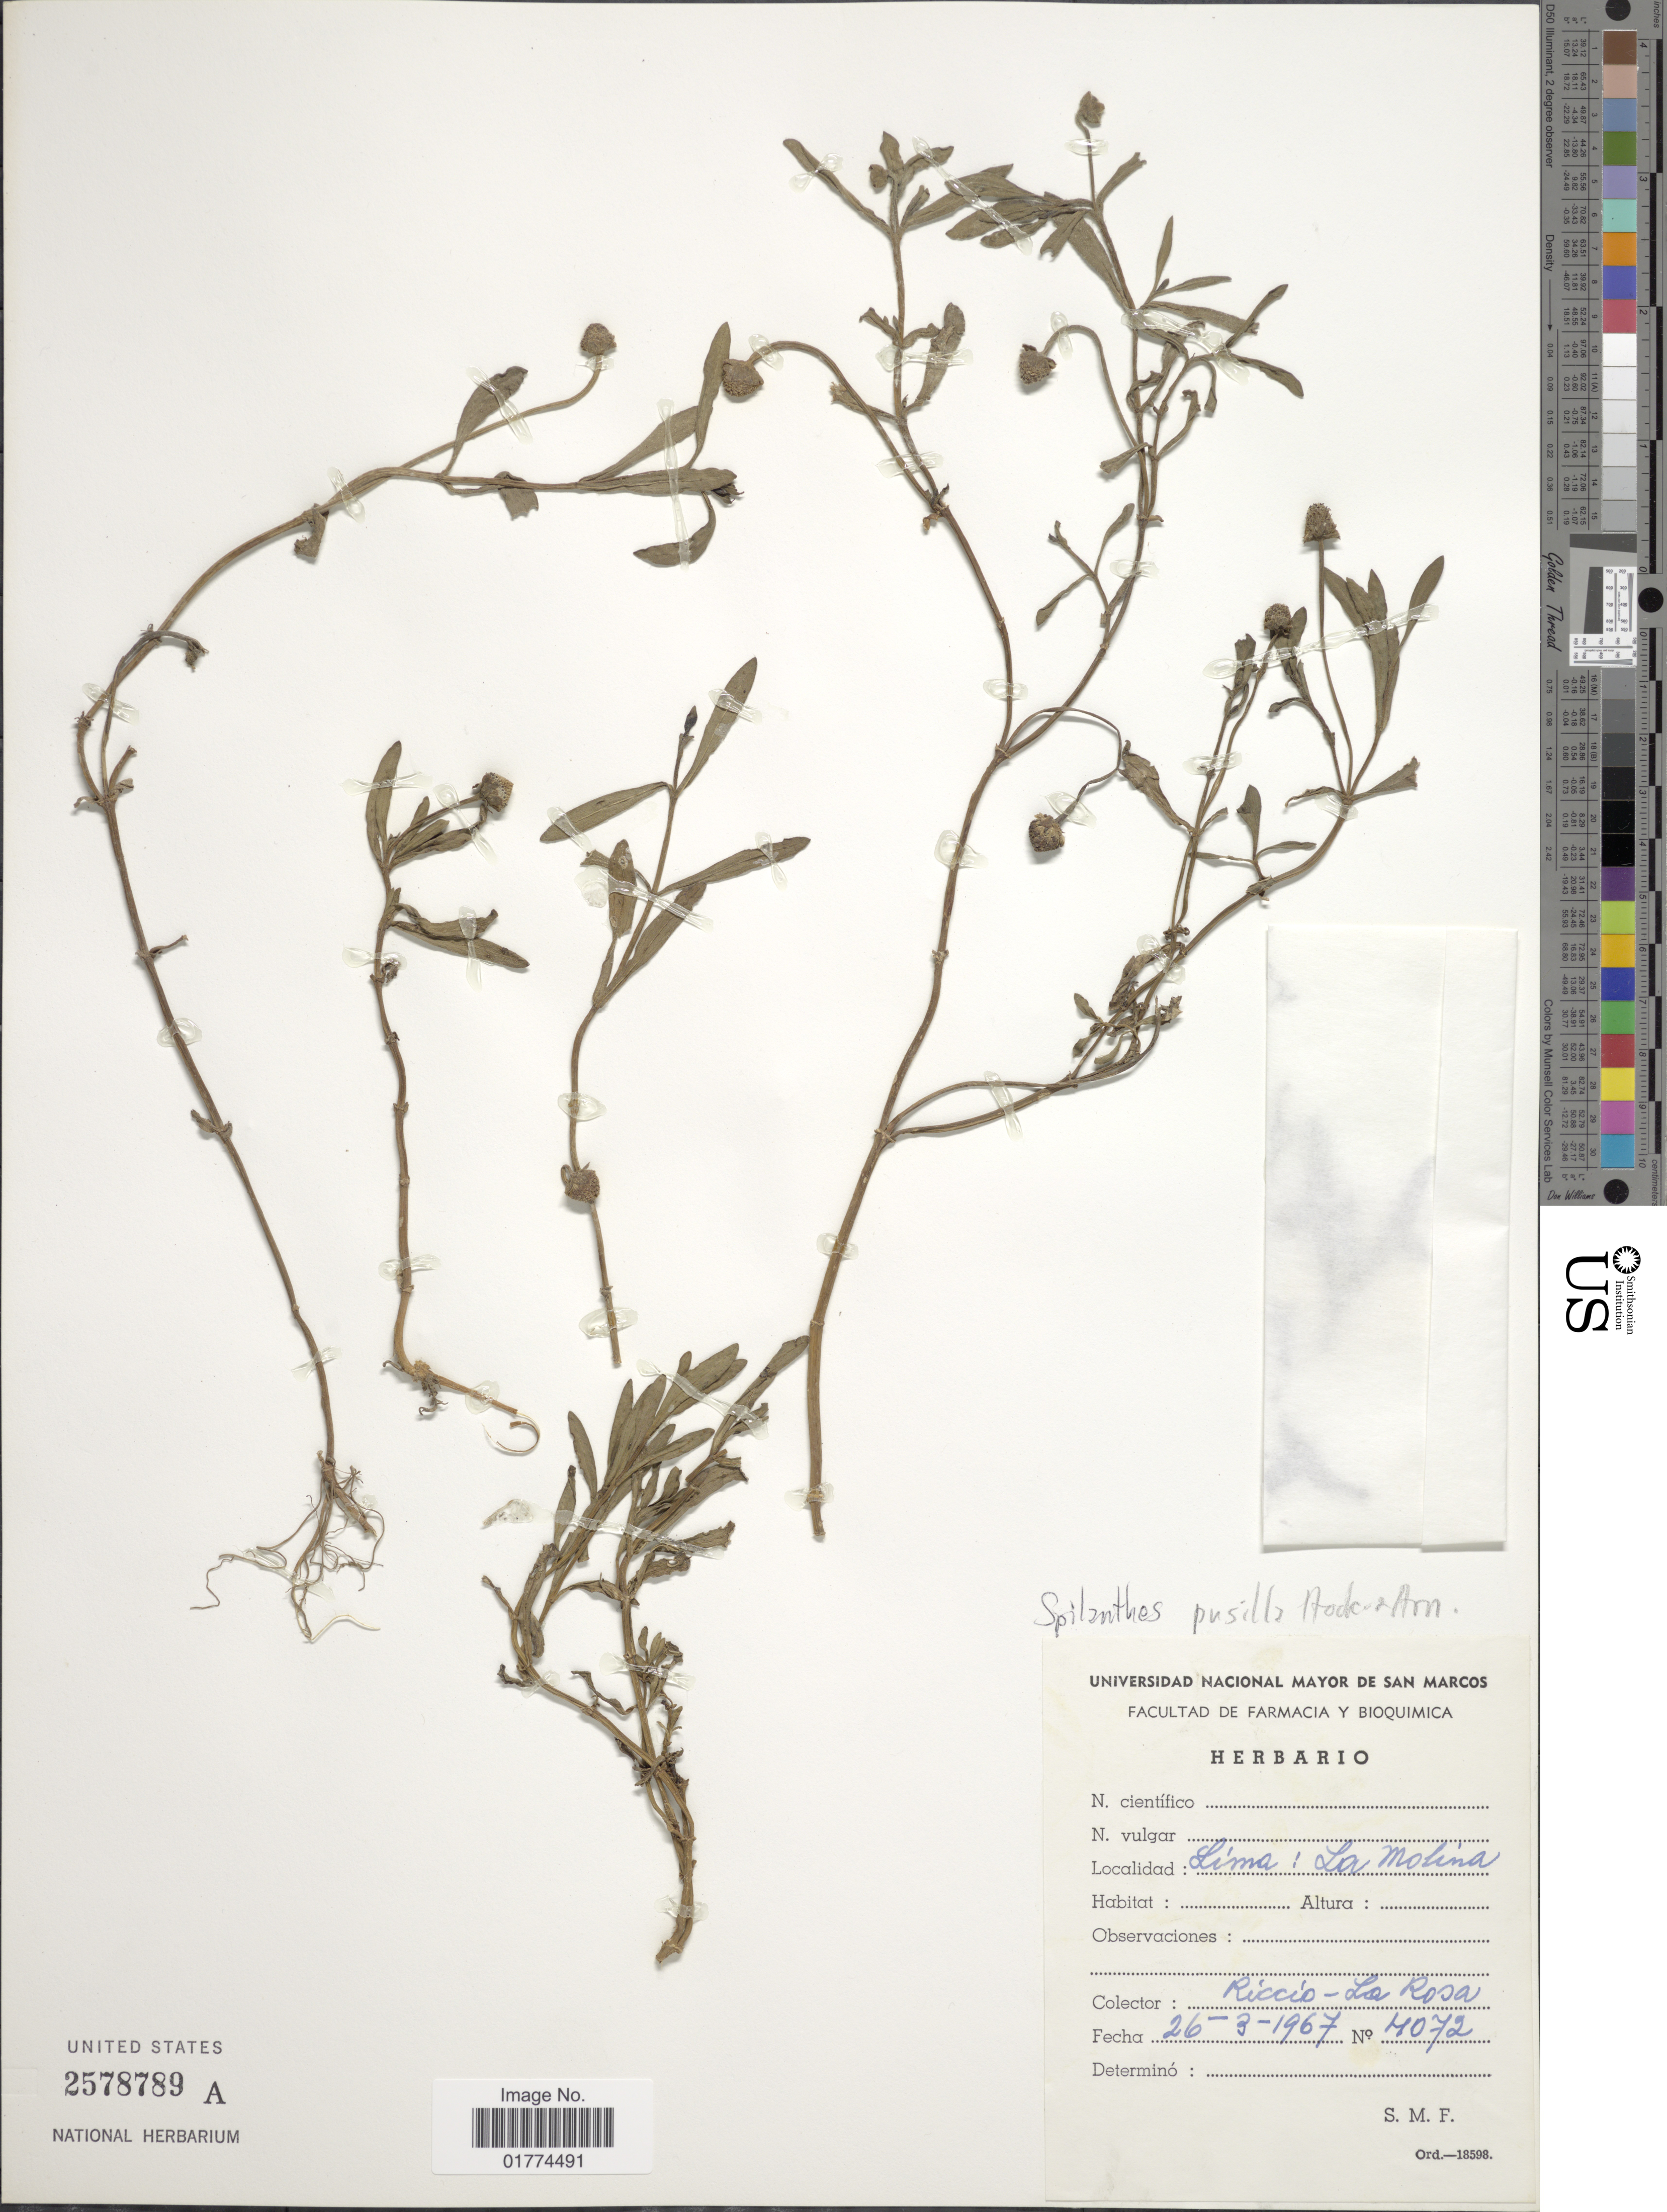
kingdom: Plantae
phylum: Tracheophyta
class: Magnoliopsida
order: Asterales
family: Asteraceae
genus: Spilanthes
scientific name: Spilanthes leiocarpa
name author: DC.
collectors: Riccio & -. La Rosa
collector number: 4072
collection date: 1967-03-26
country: Peru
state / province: Lima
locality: La Molina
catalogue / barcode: US 2578789A